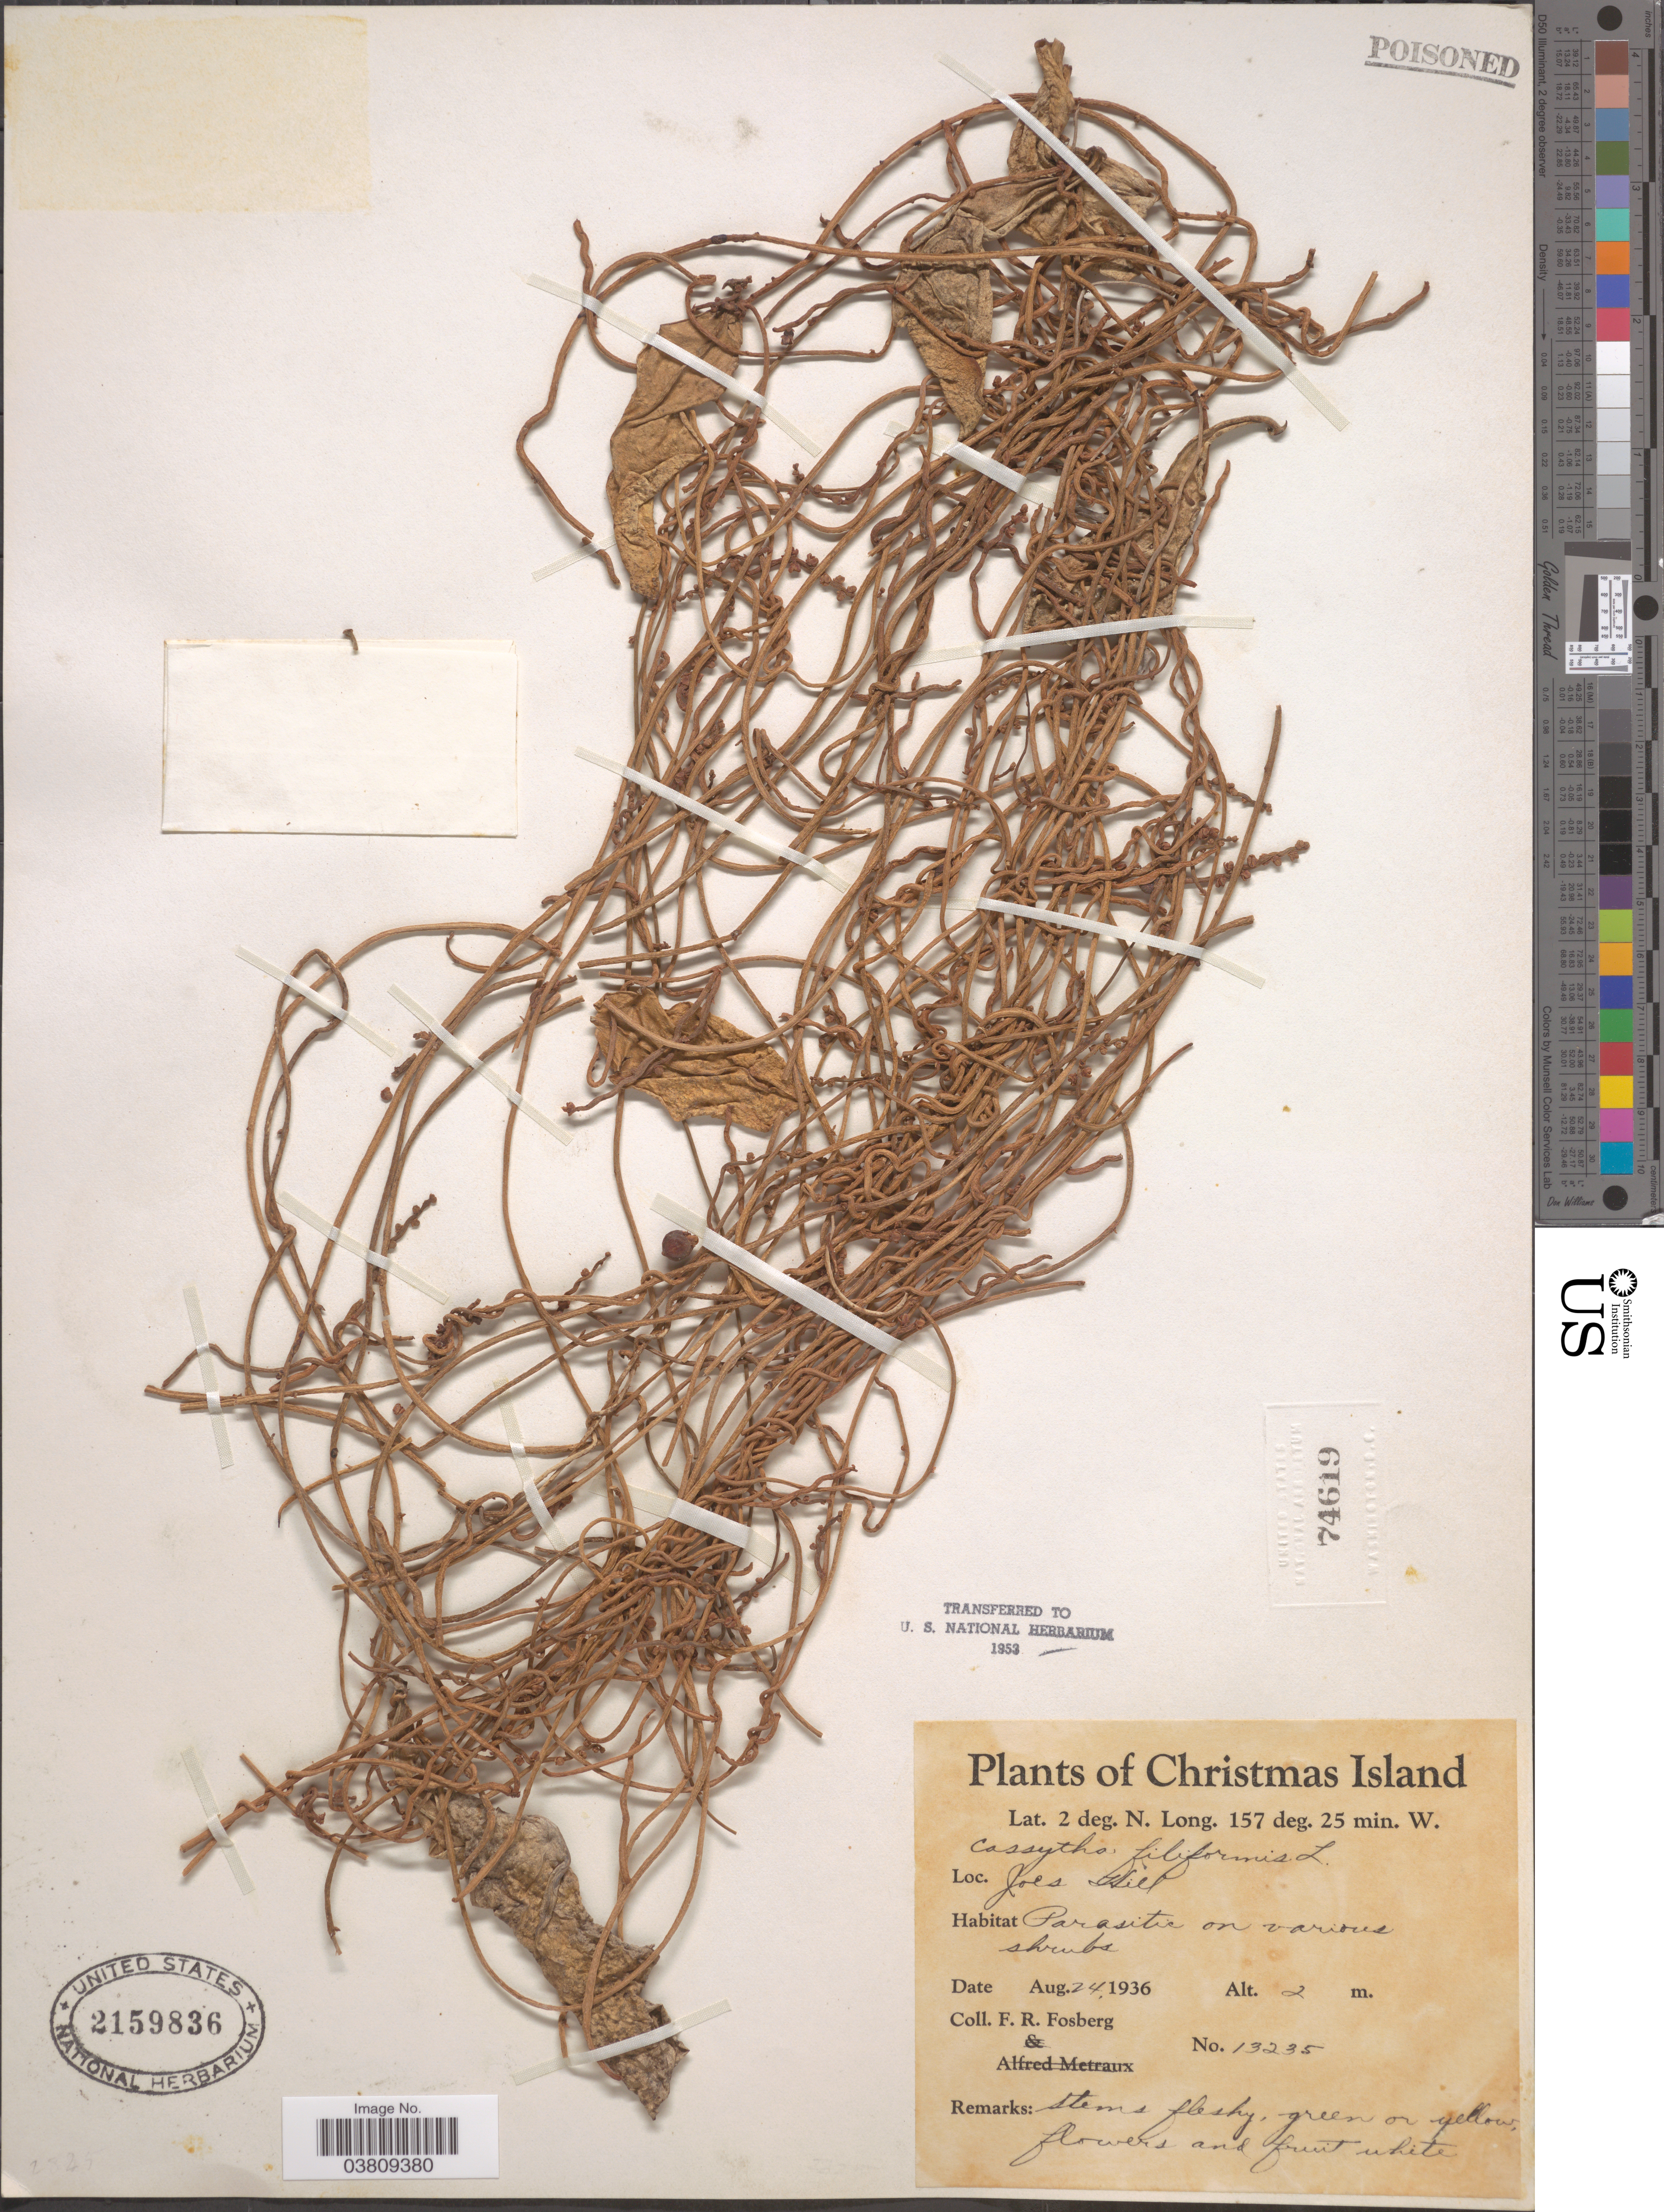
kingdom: Plantae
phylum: Tracheophyta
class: Magnoliopsida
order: Laurales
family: Lauraceae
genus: Cassytha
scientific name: Cassytha filiformis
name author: L.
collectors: F. R. Fosberg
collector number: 13235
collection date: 1936-08-24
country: Kiribati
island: Kiritimati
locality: Christmas Island. Joes Hill.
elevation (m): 2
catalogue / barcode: US 2159836